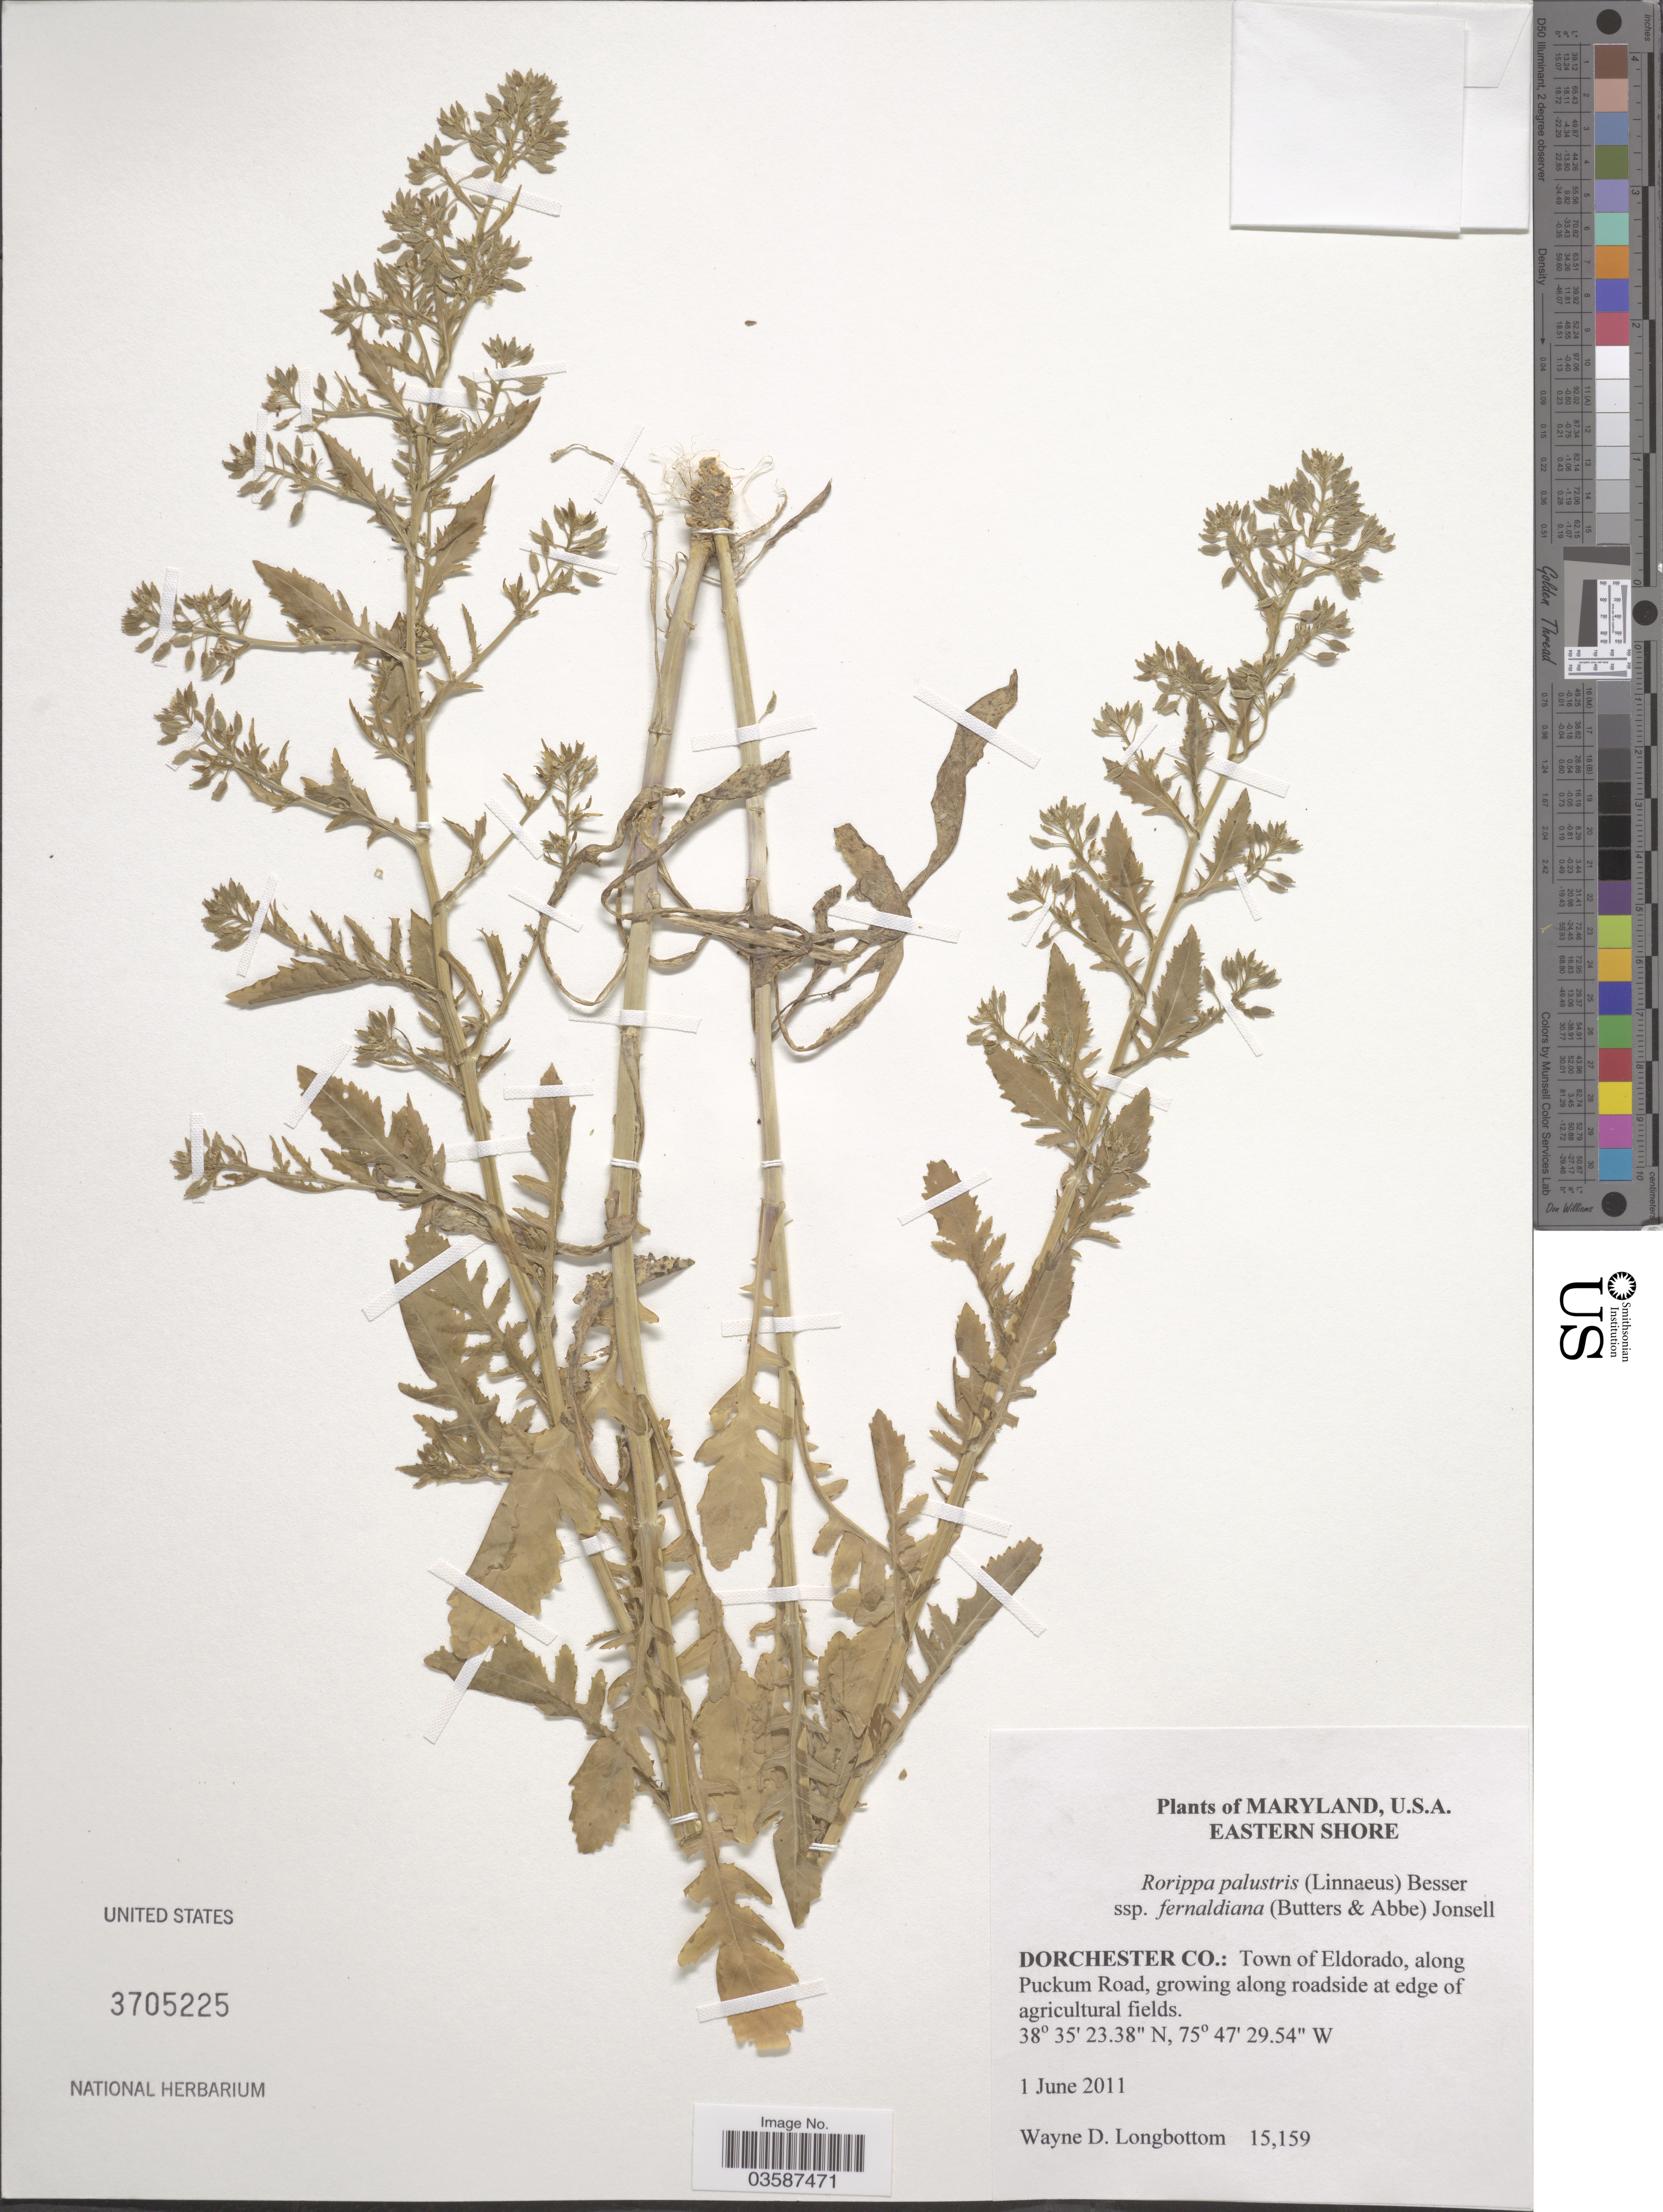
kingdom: Plantae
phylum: Tracheophyta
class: Magnoliopsida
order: Brassicales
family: Brassicaceae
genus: Rorippa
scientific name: Rorippa palustris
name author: (L.) Besser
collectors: W. D. Longbottom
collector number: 15159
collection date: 2011-06-01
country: United States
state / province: Maryland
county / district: Dorchester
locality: Eastern Shore. Dorchester Co.: Town of Eldorado, along Puckum Road, growing along roadside at edge of agricultural fields.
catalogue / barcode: US 3705225